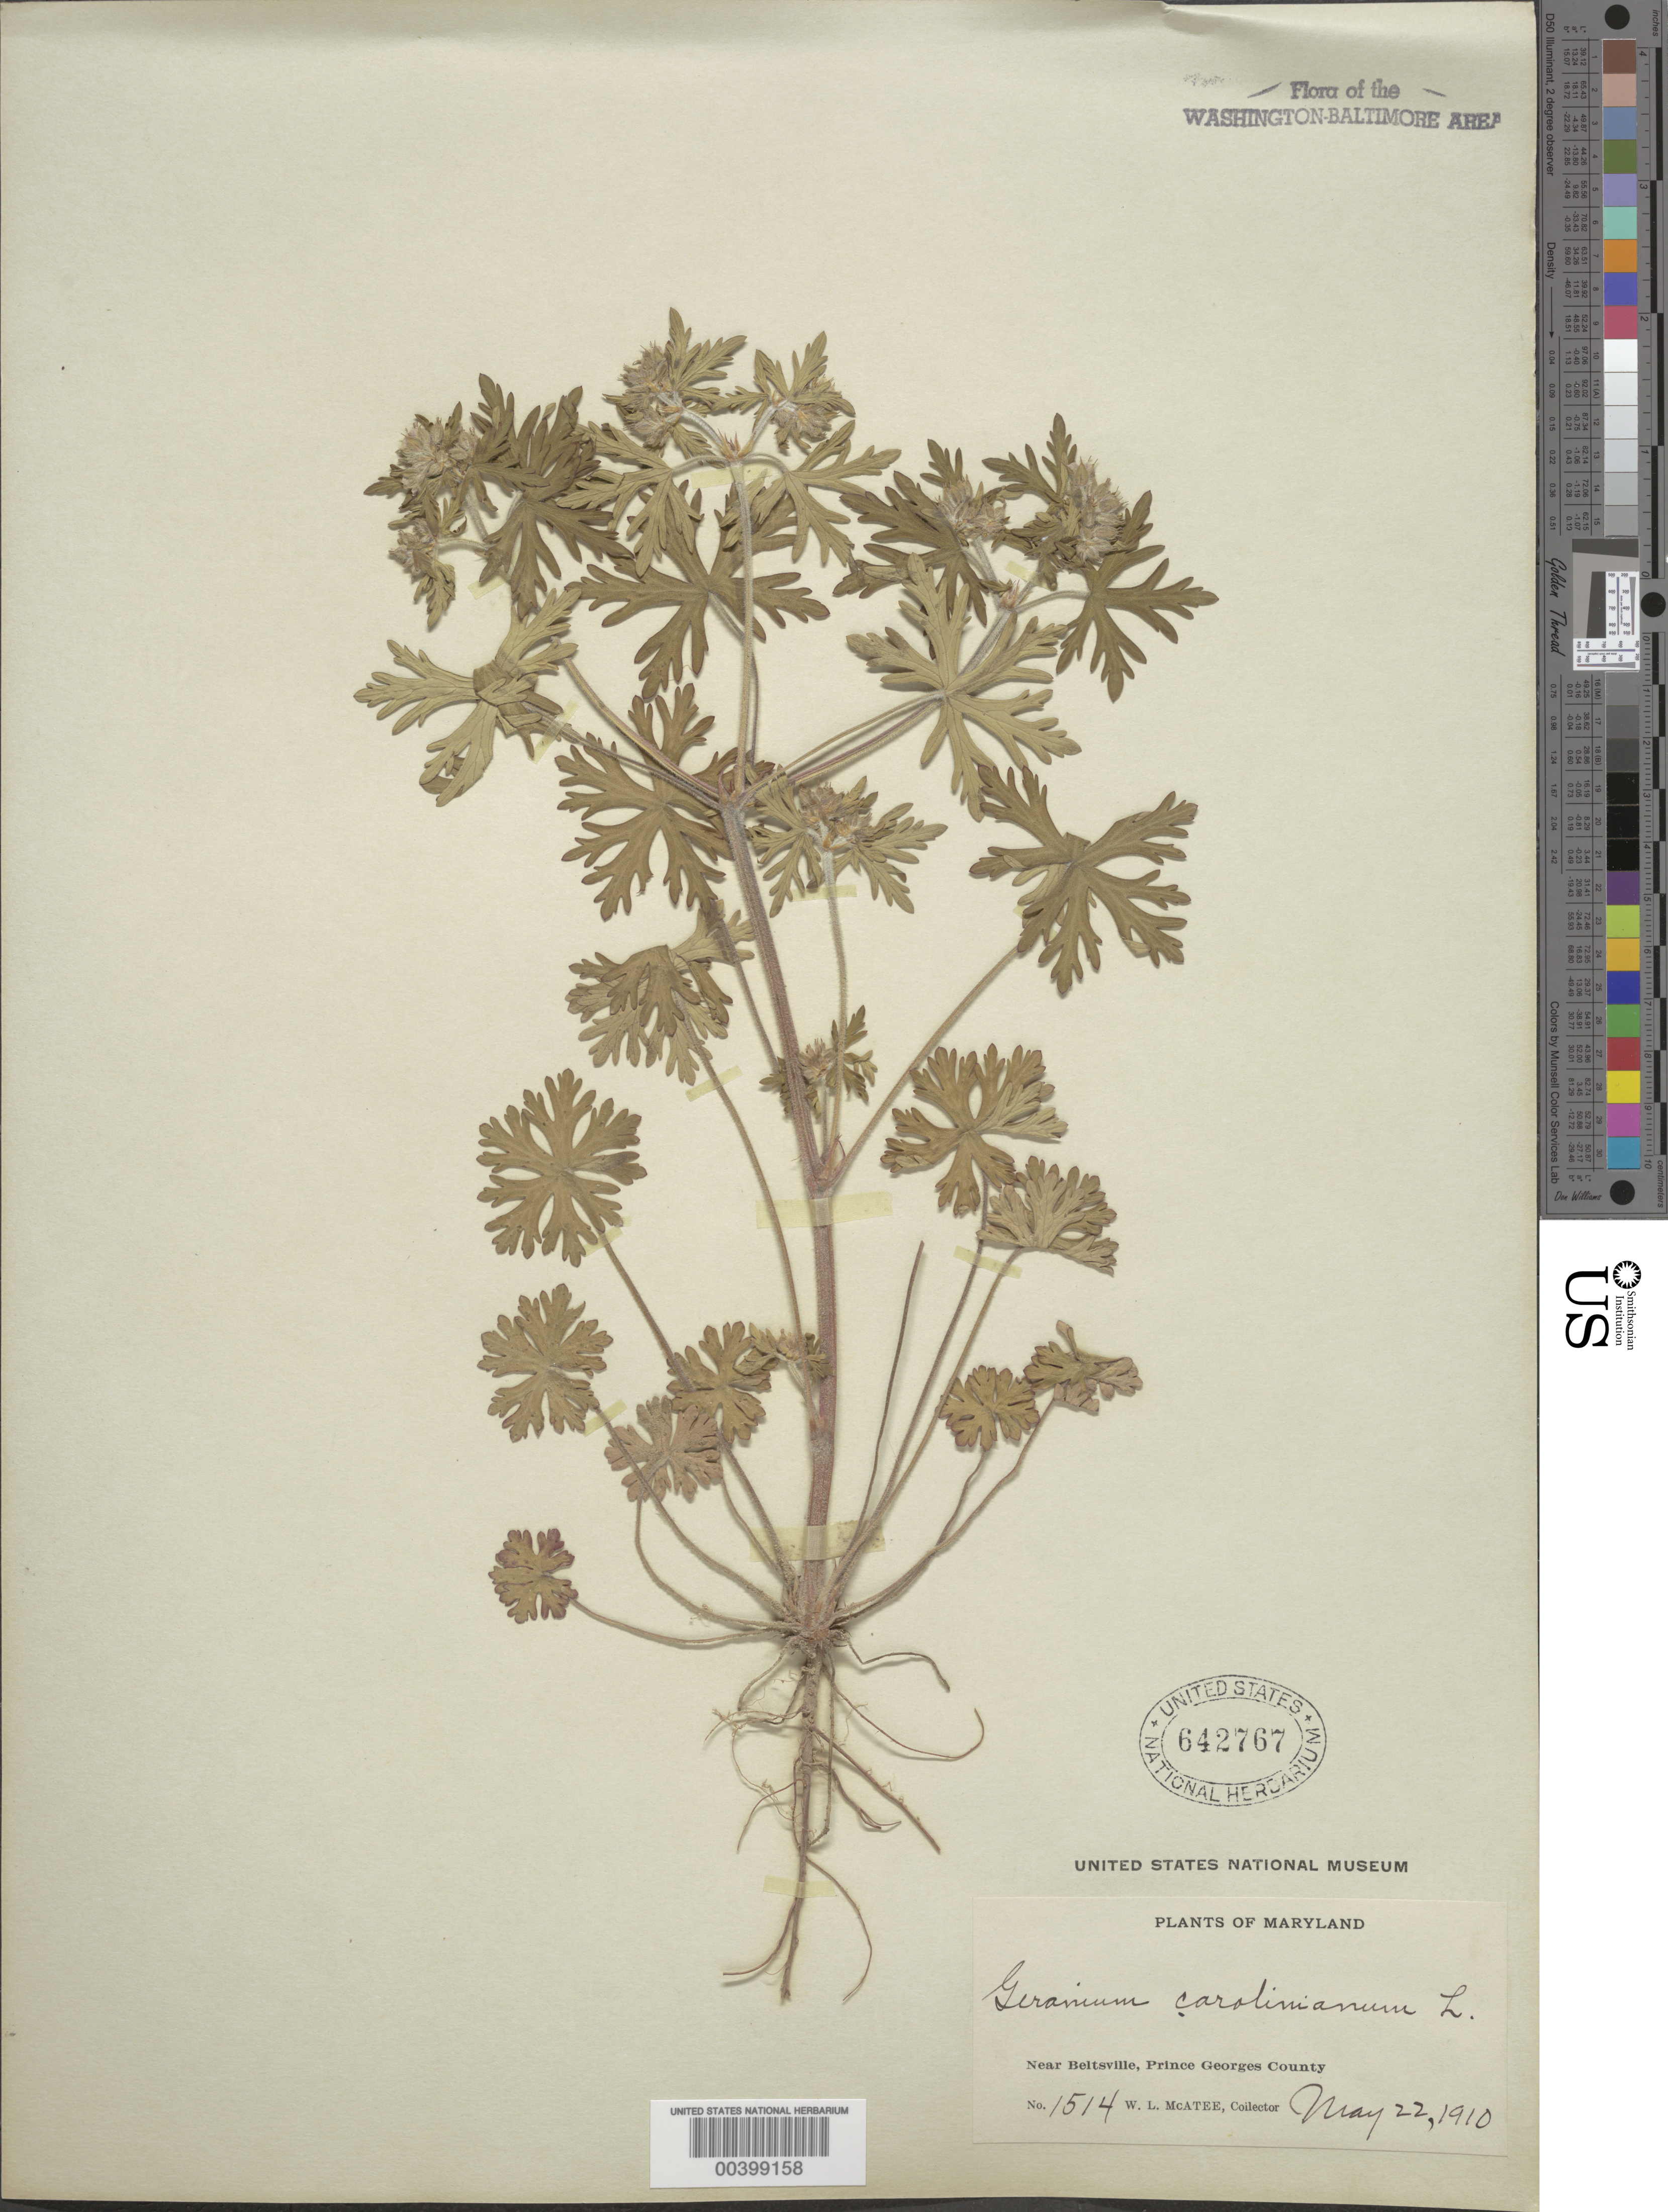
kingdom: Plantae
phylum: Tracheophyta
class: Magnoliopsida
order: Geraniales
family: Geraniaceae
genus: Geranium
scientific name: Geranium carolinianum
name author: L.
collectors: W. McAtee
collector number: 1514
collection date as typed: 22 May 1910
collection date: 1910-05-22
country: United States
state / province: Maryland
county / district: Prince George's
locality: Beltsville vicinity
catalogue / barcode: US 642767